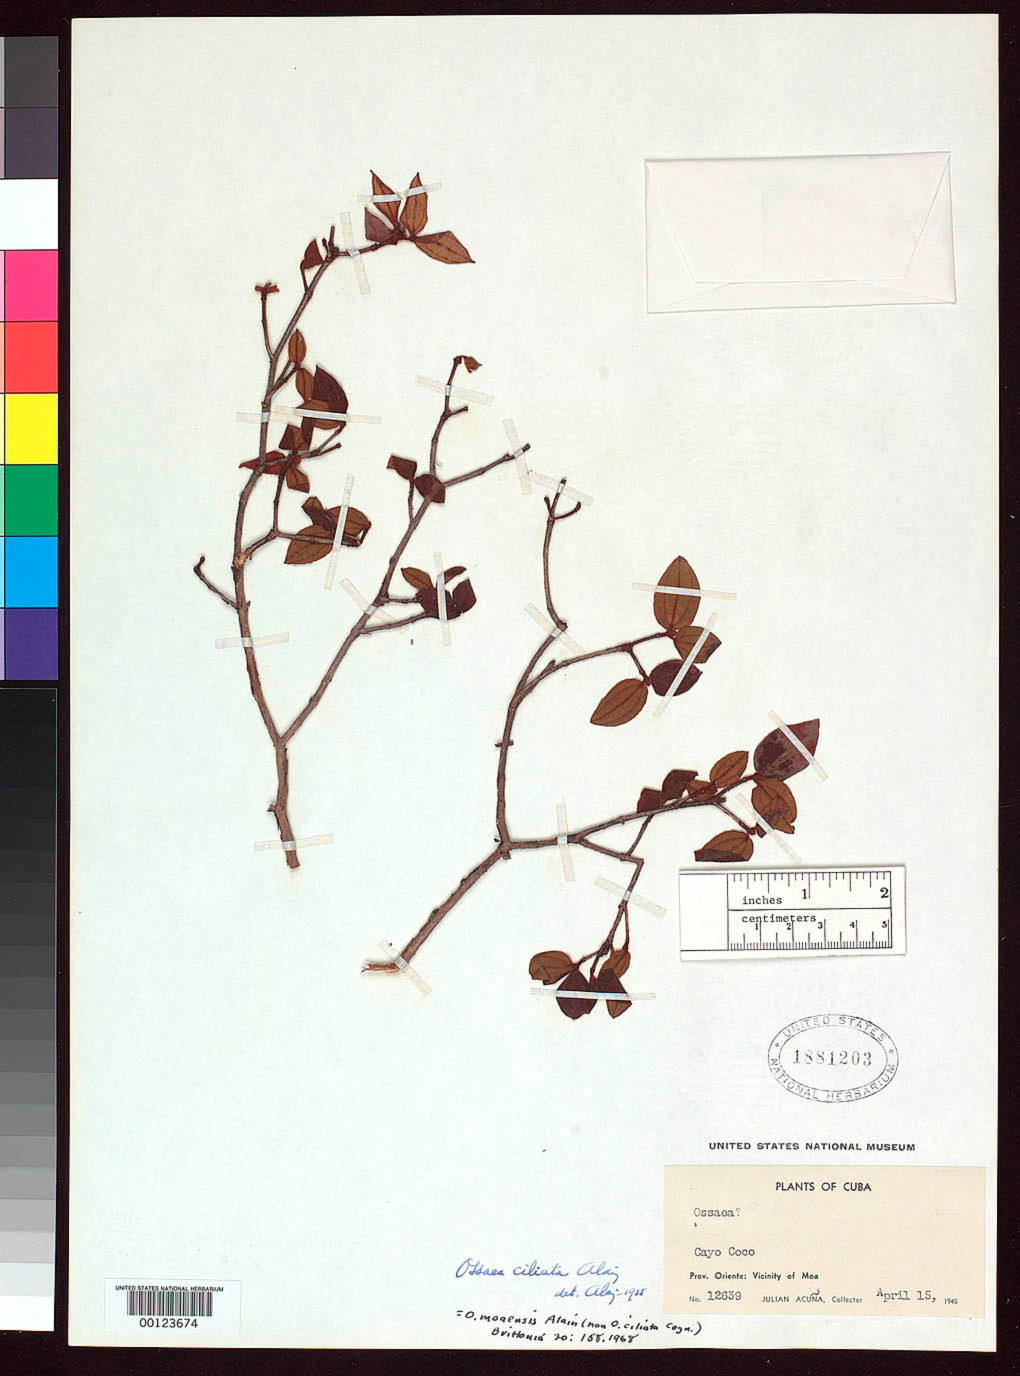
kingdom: Plantae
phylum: Tracheophyta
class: Magnoliopsida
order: Myrtales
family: Melastomataceae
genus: Ossaea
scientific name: Ossaea ciliata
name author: Alain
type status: Isotype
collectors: J. B. Acuña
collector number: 12639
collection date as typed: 15 Apr 1945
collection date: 1945-04-15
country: Cuba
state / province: Oriente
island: Greater Antilles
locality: Moa.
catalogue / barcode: US 1881203